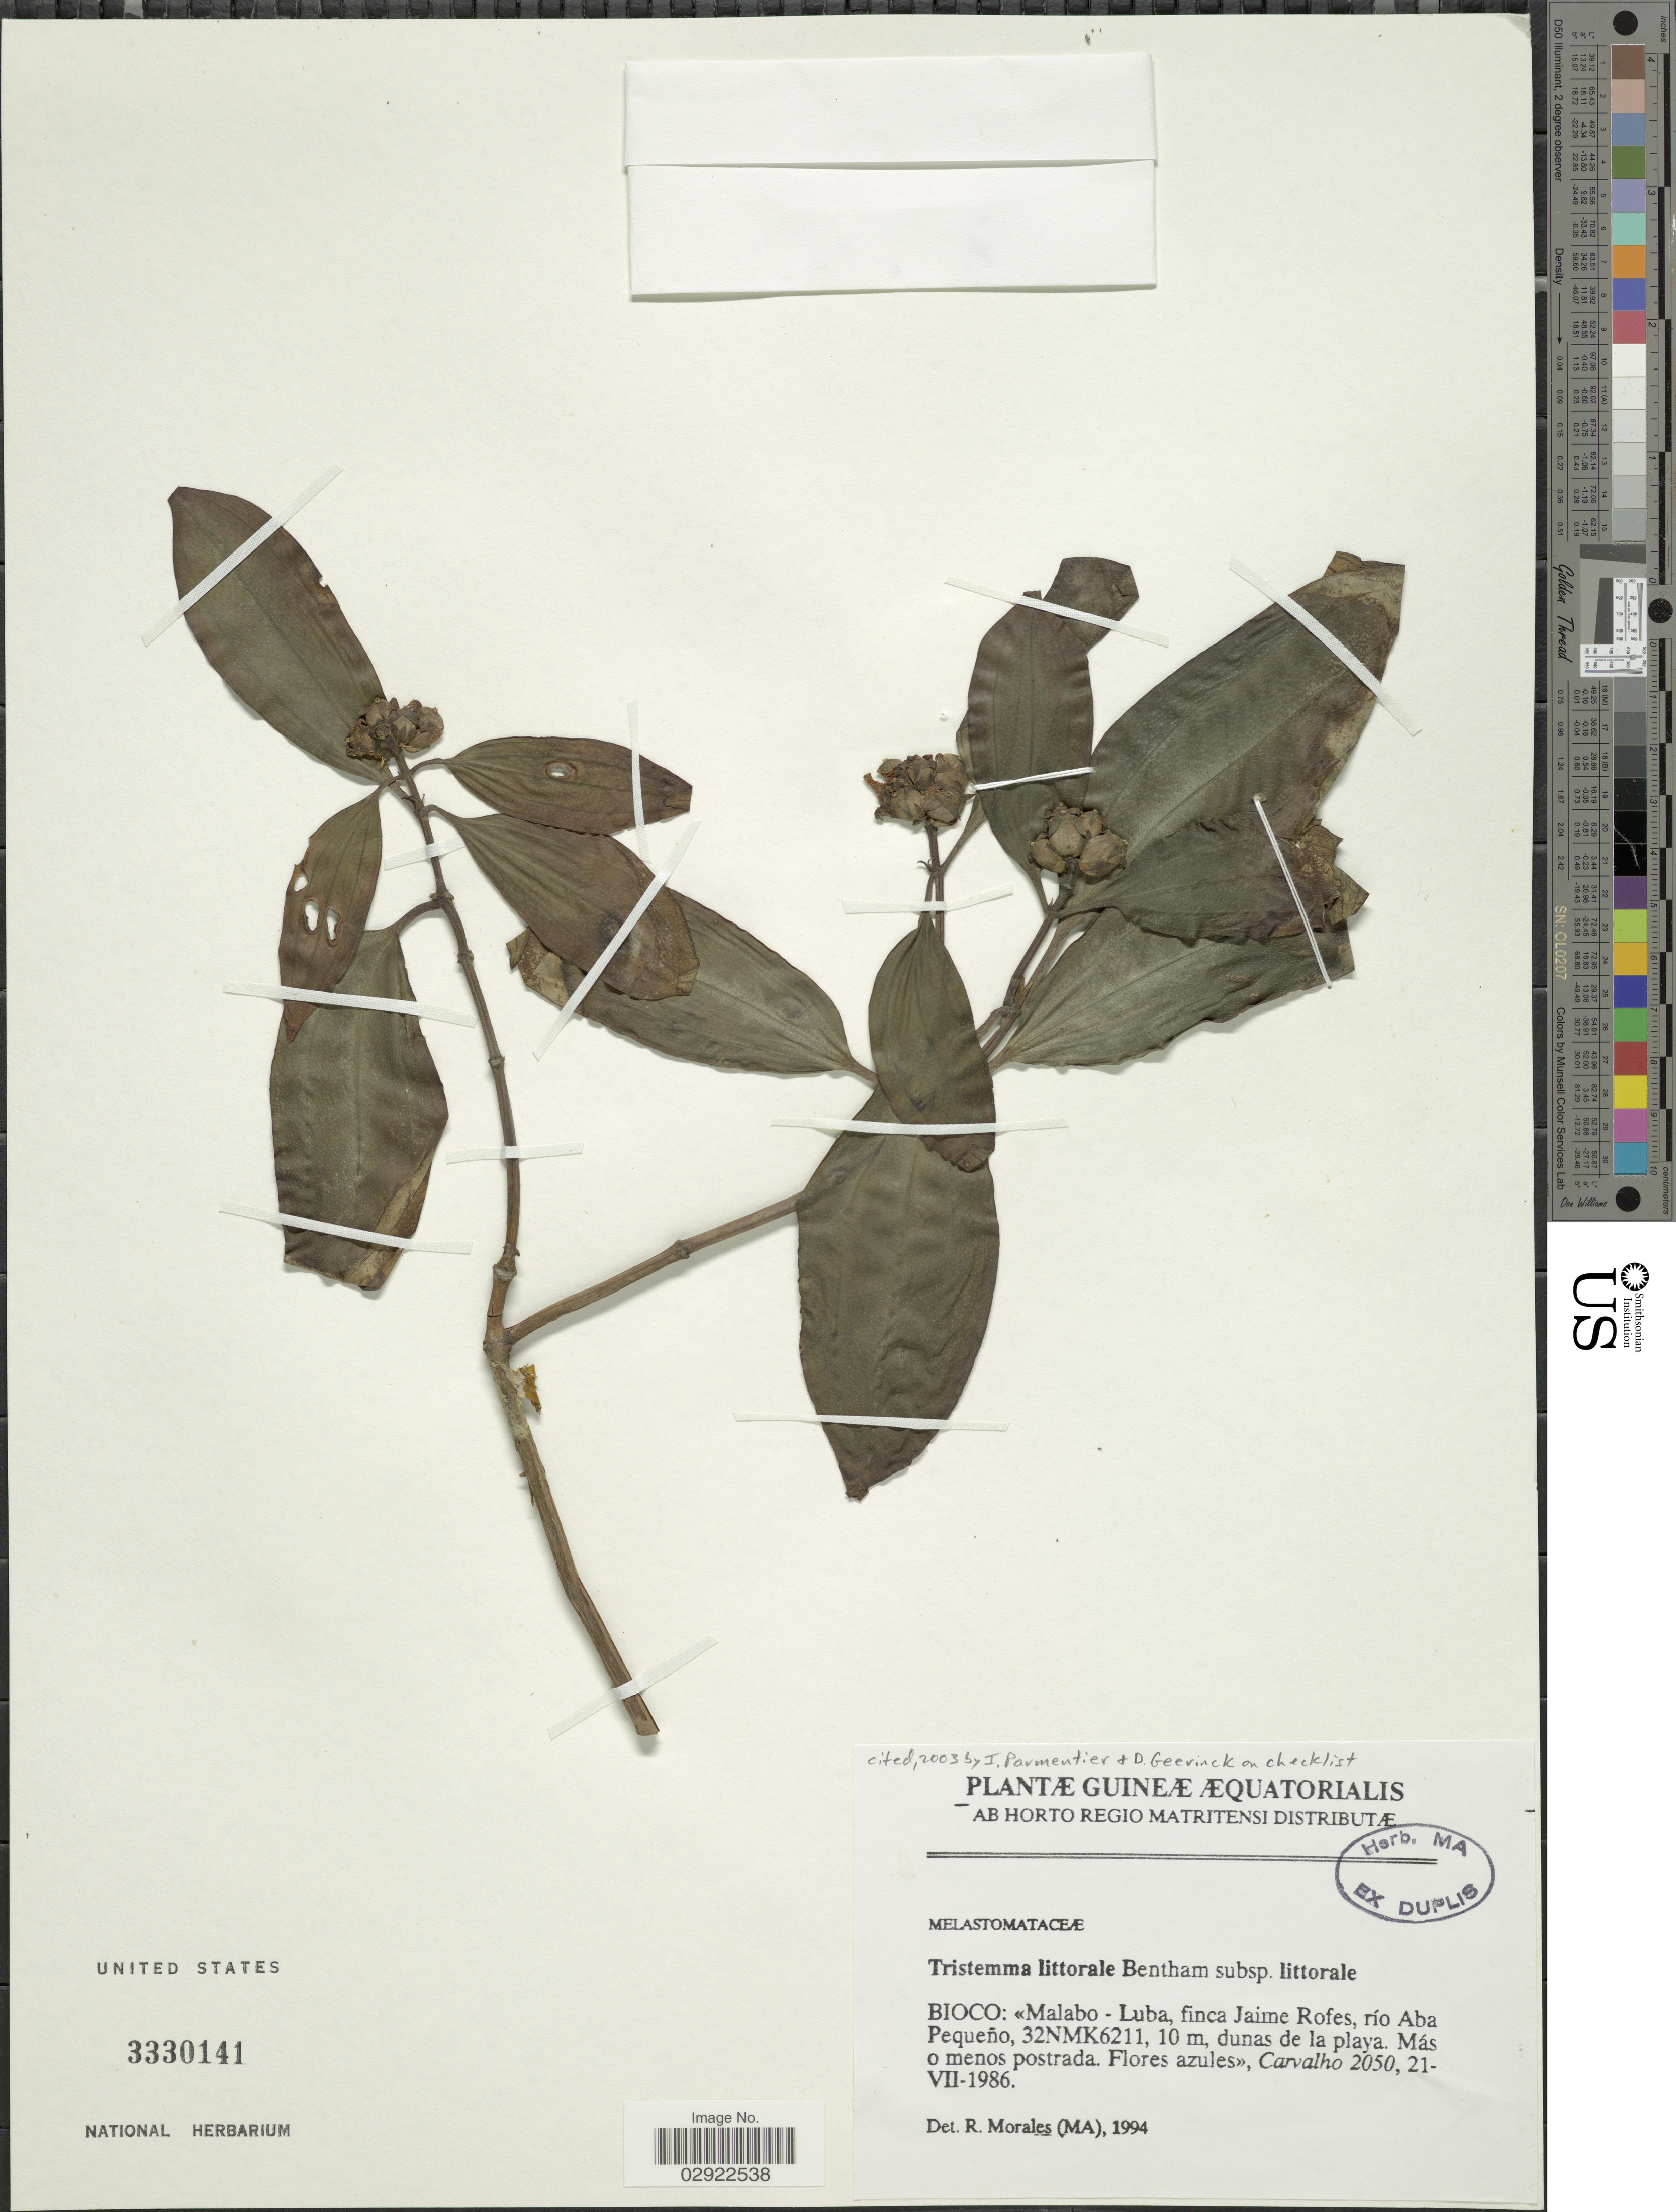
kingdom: Plantae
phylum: Tracheophyta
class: Magnoliopsida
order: Myrtales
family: Melastomataceae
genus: Tristemma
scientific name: Tristemma littorale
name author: Benth.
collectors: Carvalho, --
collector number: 2050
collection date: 1986-07-21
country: Equatorial Guinea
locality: Bioco: Malabo - Luba, finca Jaime Rofes, río Aba Pequeño, 32NMK6211.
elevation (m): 10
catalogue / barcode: US 3330141